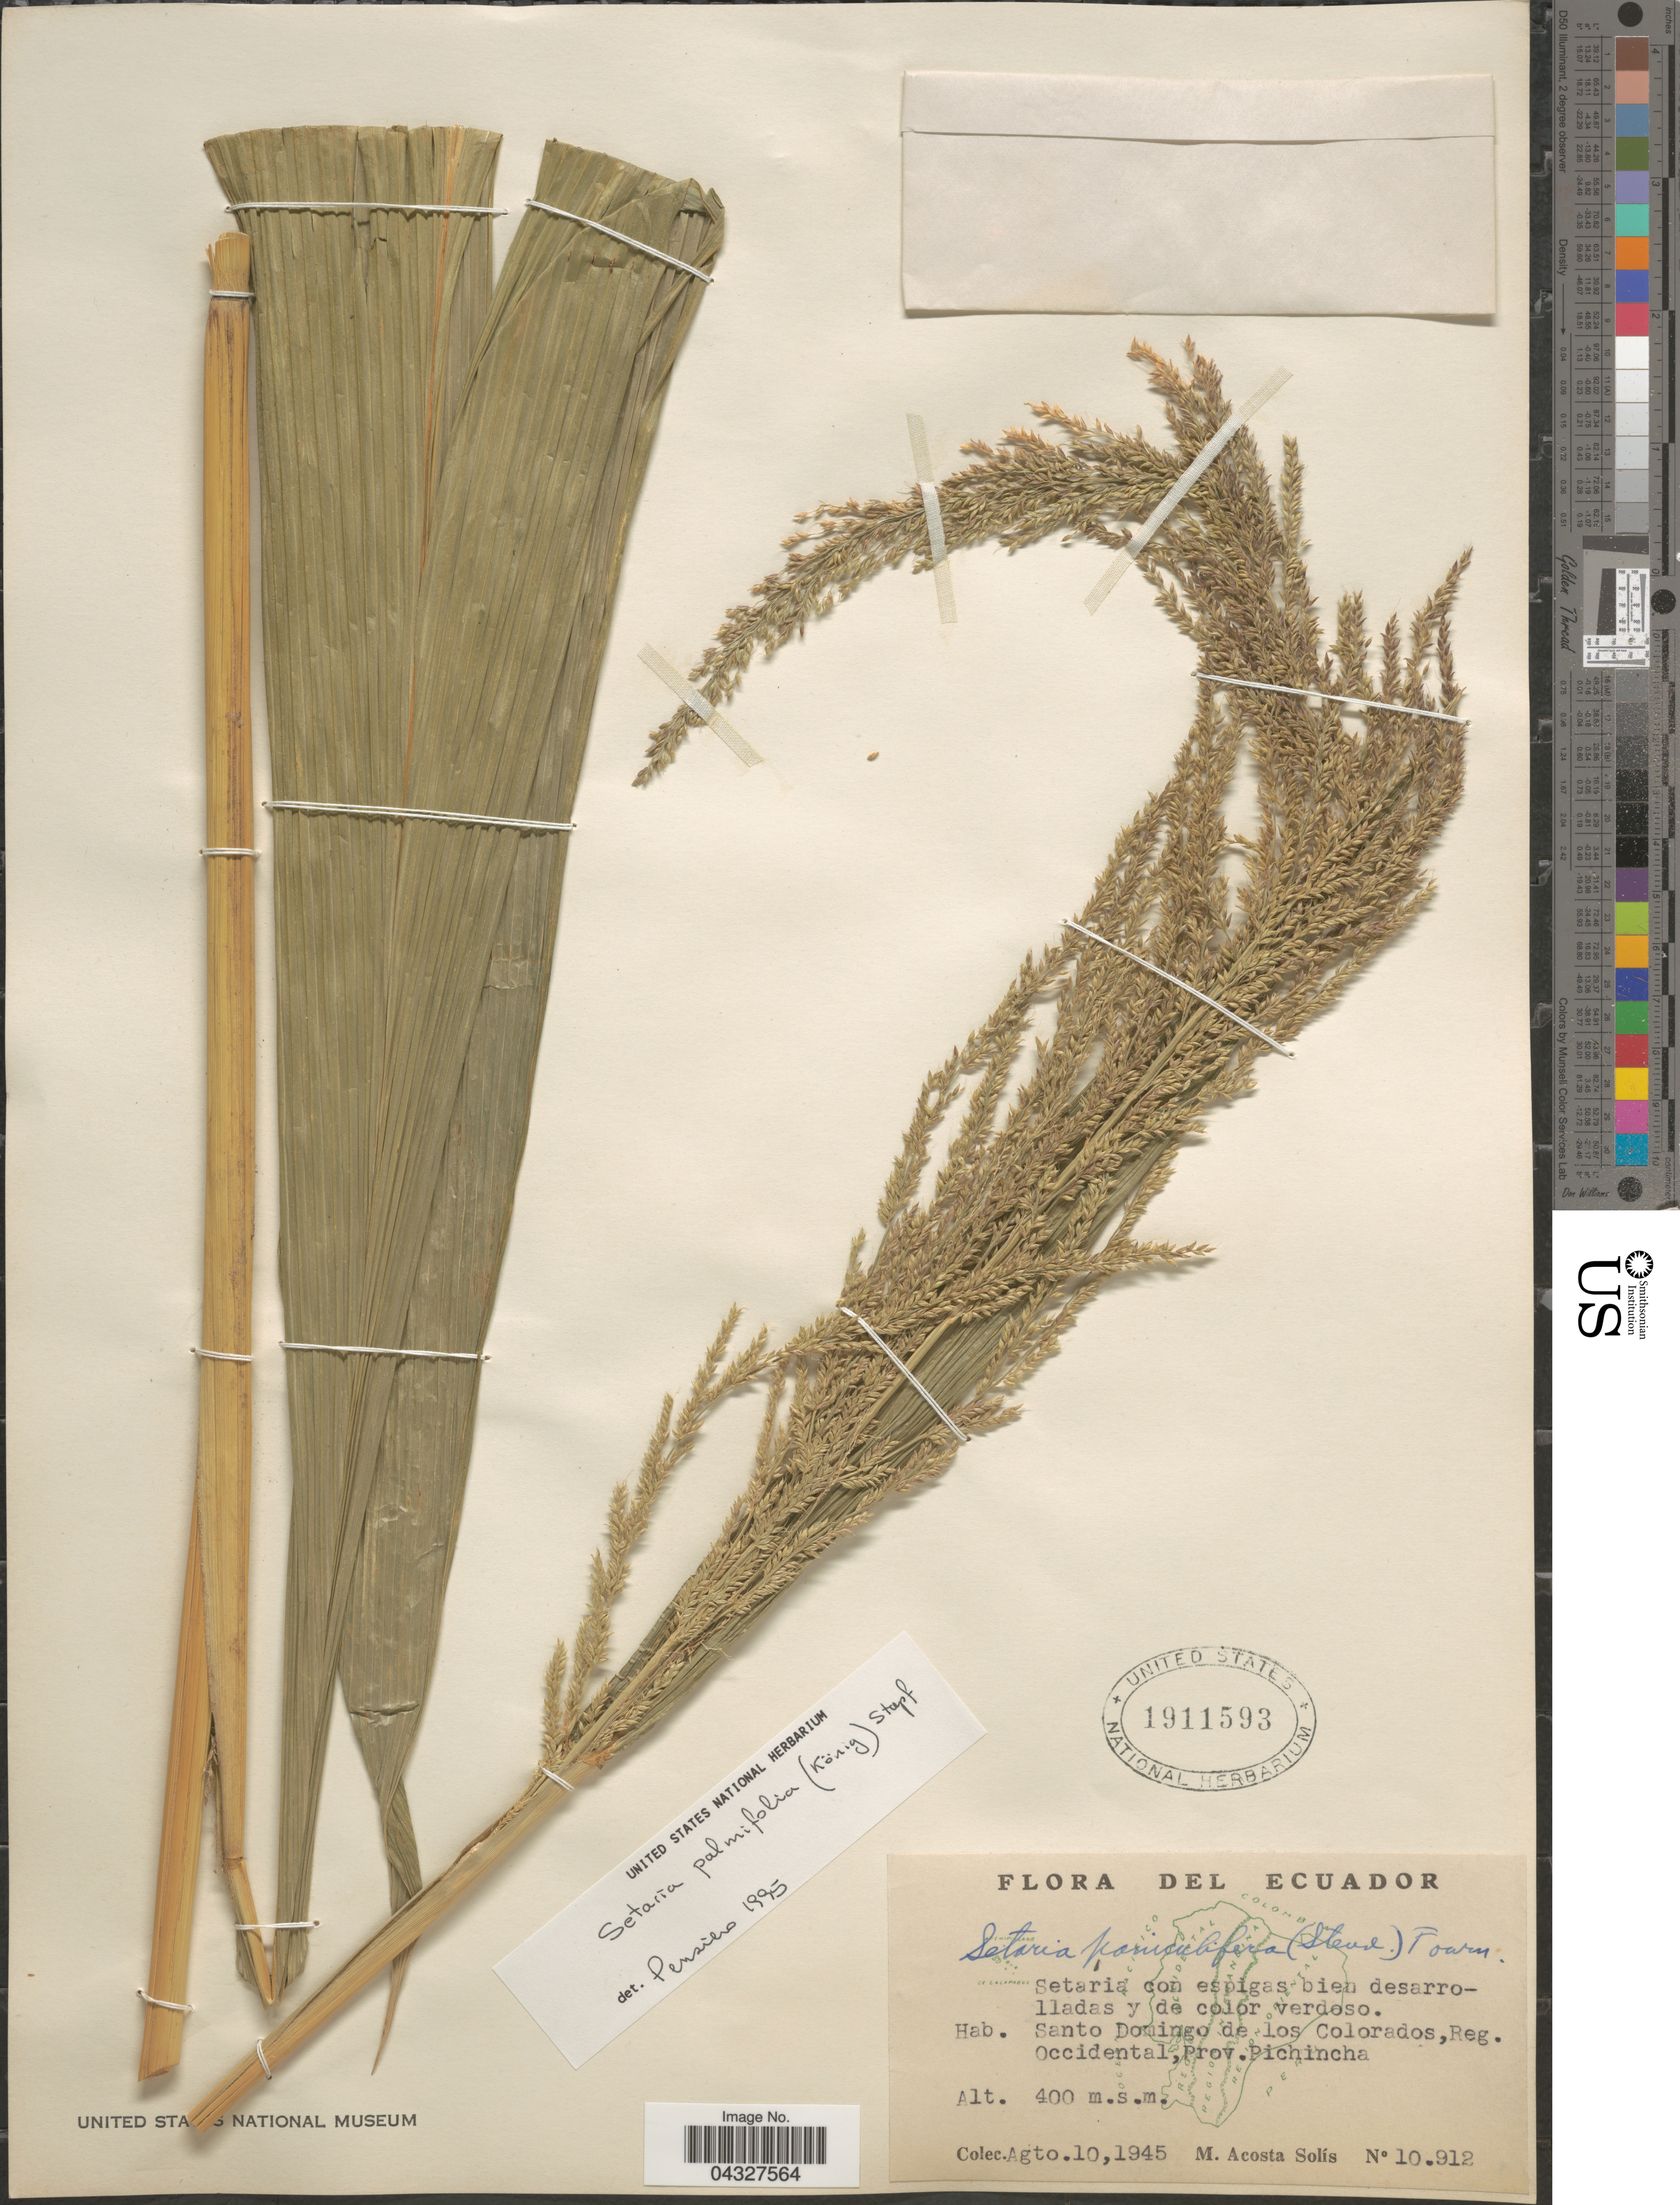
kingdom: Plantae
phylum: Tracheophyta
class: Liliopsida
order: Poales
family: Poaceae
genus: Setaria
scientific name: Setaria palmifolia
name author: (J. Koenig) Stapf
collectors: M. Acosta Solis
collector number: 10912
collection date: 1945-08-10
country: Ecuador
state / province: Pichincha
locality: Santo Domingo de los Colorados, Reg. Occidental.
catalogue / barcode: US 1911593